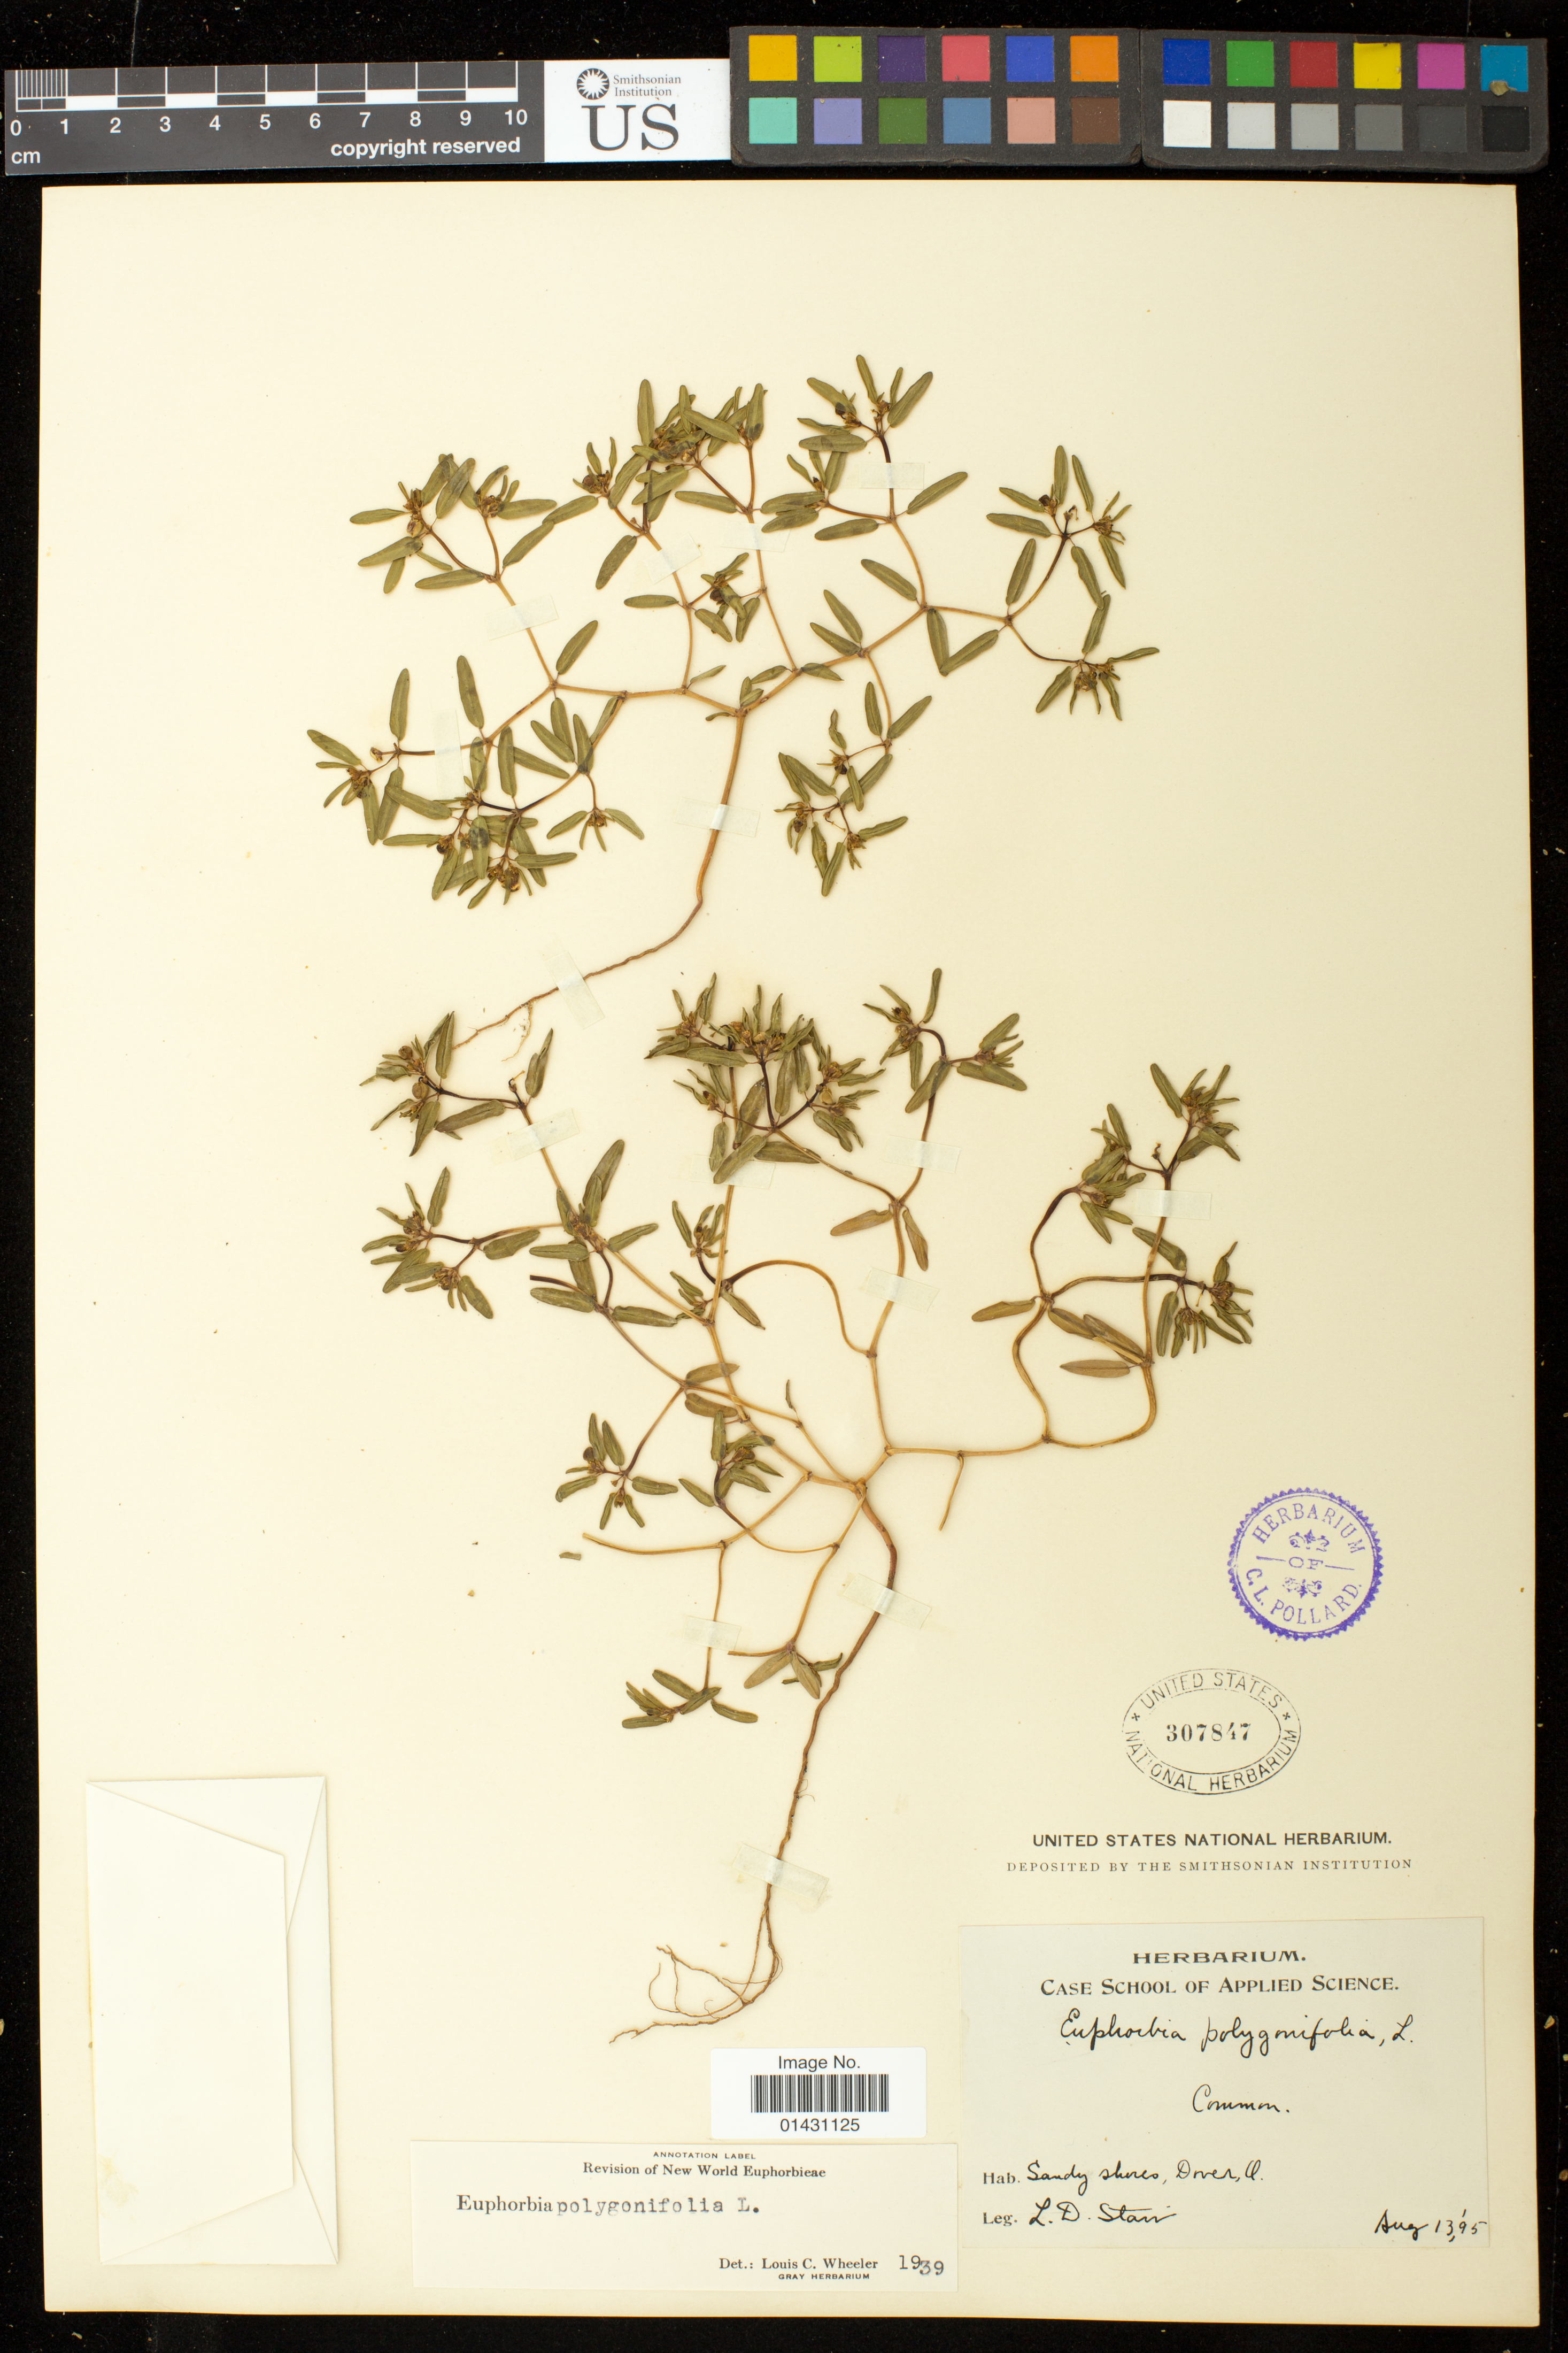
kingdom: Plantae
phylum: Tracheophyta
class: Magnoliopsida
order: Malpighiales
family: Euphorbiaceae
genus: Euphorbia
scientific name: Euphorbia polygonifolia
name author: L.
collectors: L. Stair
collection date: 1895-08-13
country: United States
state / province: Ohio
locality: Sandy shores, Dover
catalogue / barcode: US 307847